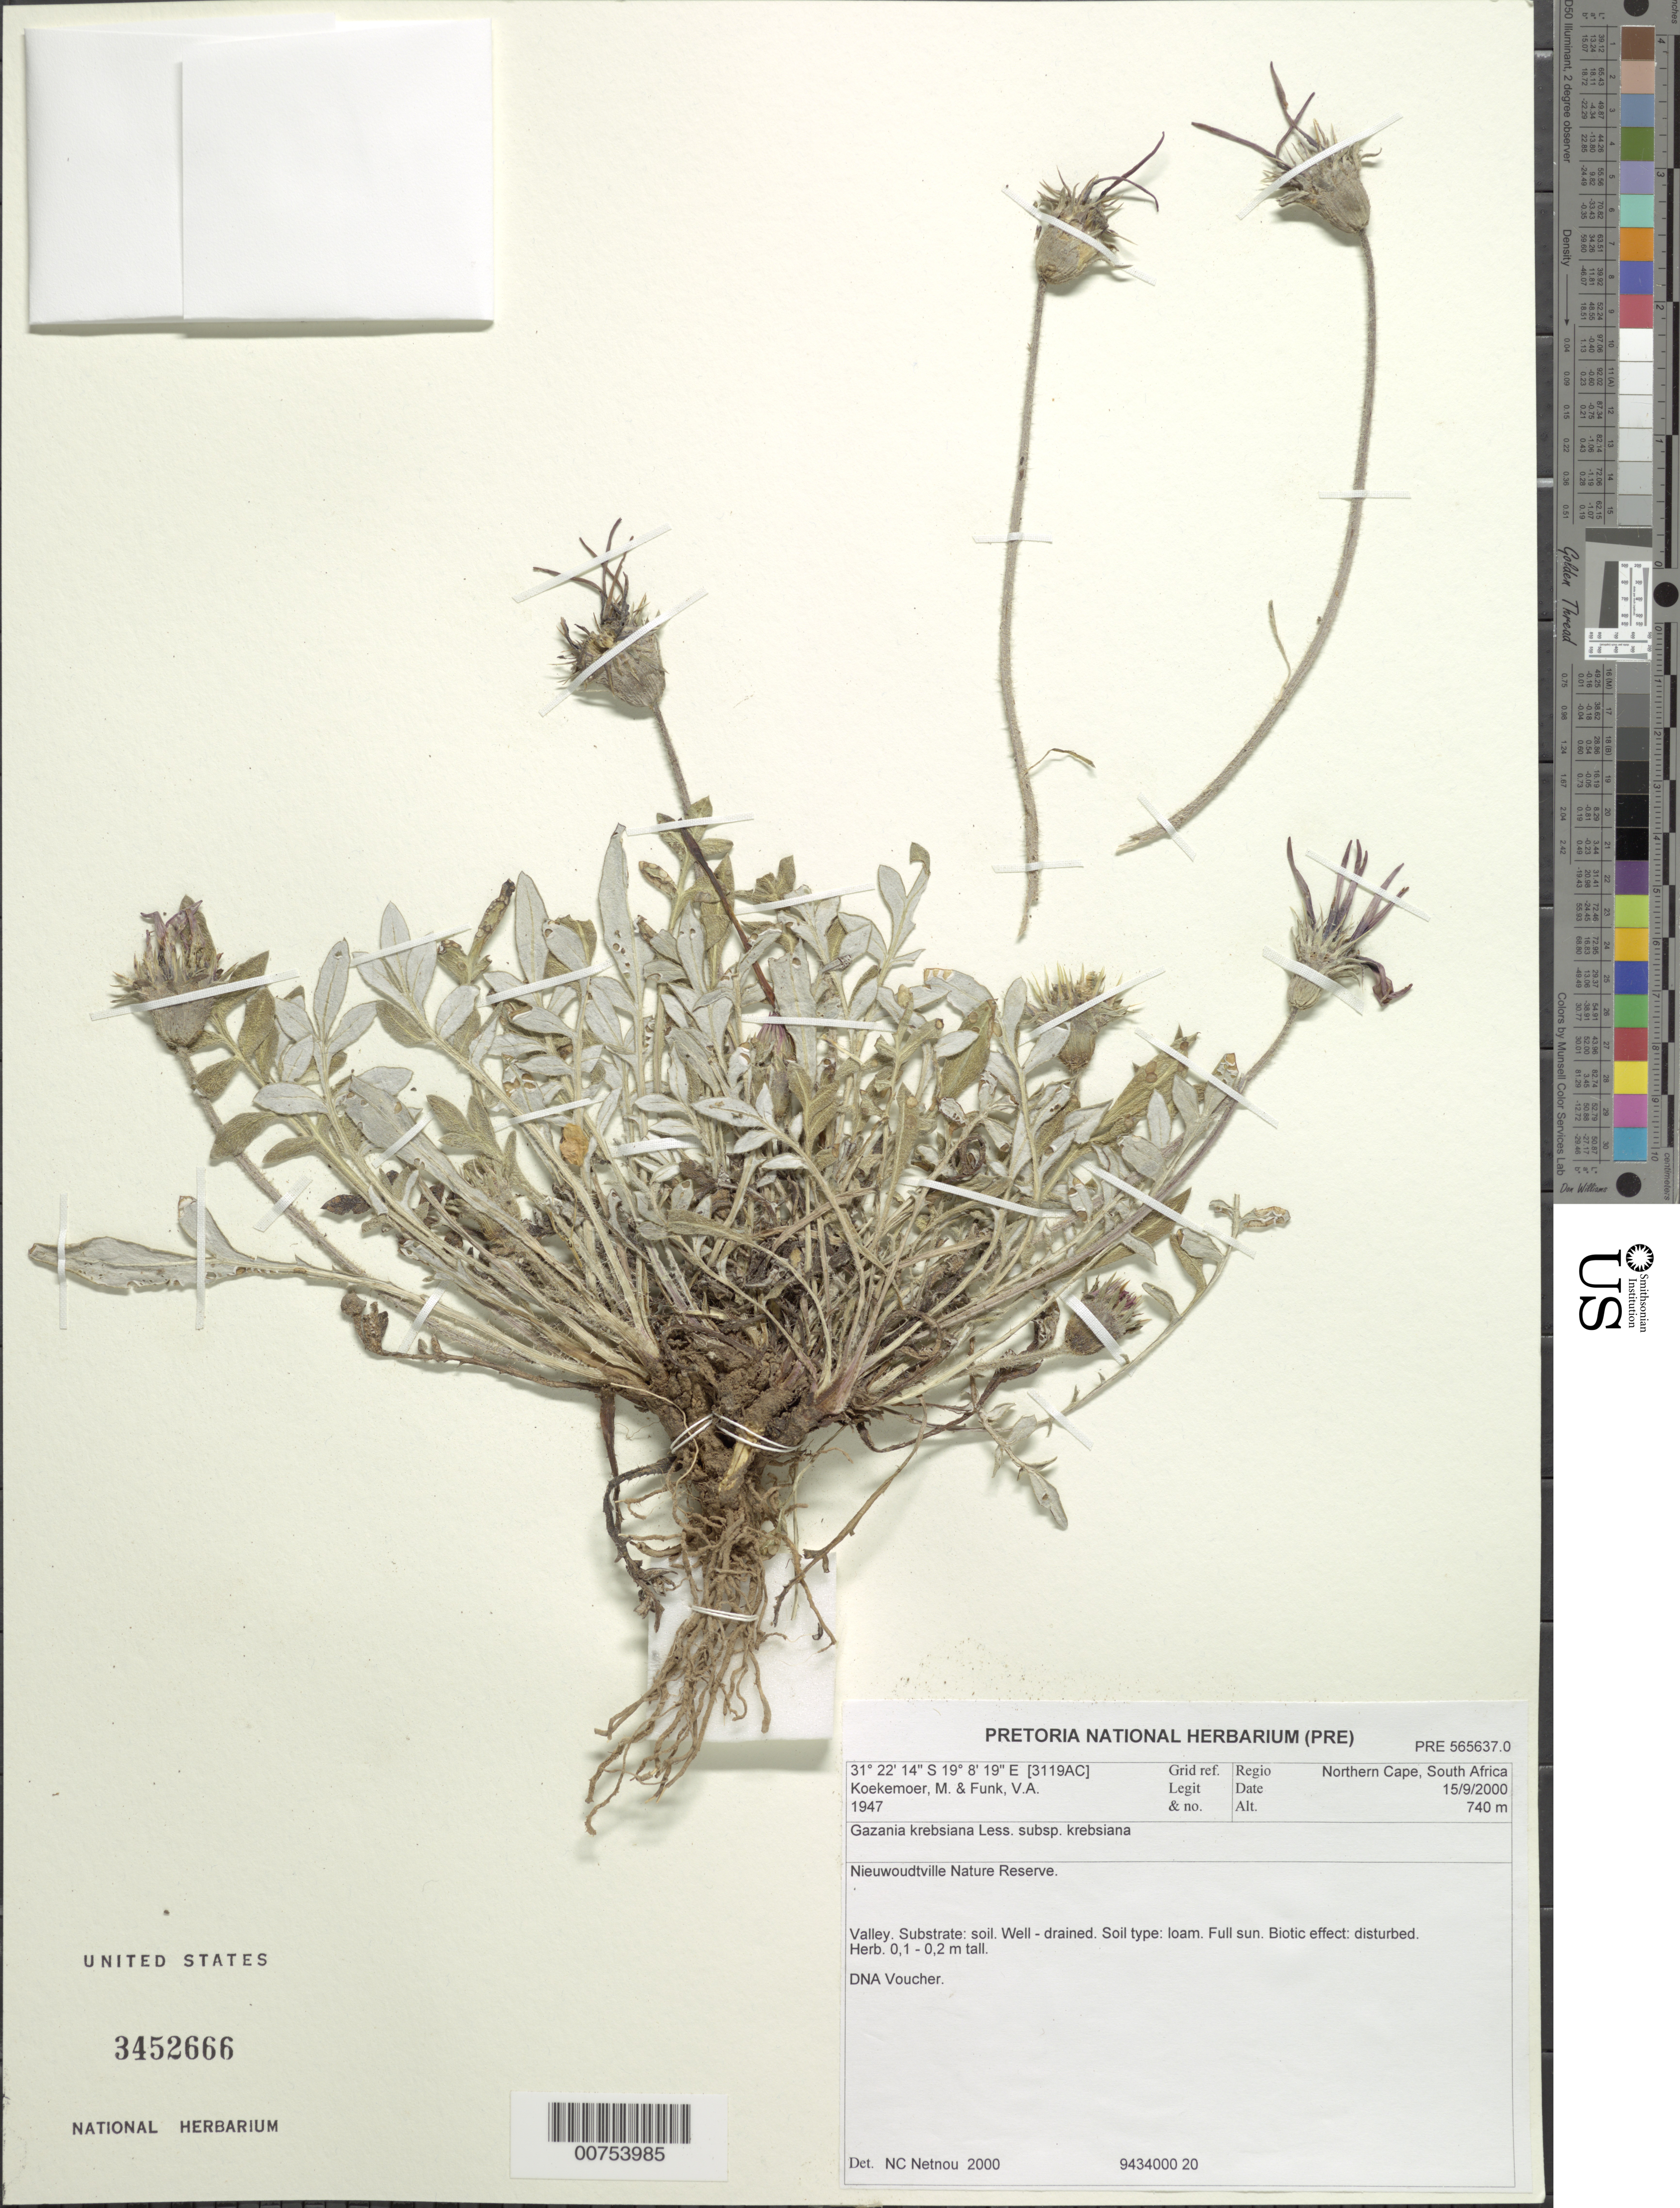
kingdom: Plantae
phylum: Tracheophyta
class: Magnoliopsida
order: Asterales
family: Asteraceae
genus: Gazania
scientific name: Gazania krebsiana subsp. krebsiana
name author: Less.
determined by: Netnou, N. C.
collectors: M. Koekemoer & V. Funk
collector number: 1947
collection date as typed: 15 September 2000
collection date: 2000-09-15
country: South Africa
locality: Northern Cape; Nieuwoudtville Nature Reserve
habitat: Valley; well-drained, loam, full sun, disturbed area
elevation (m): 740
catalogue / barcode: US 3452666